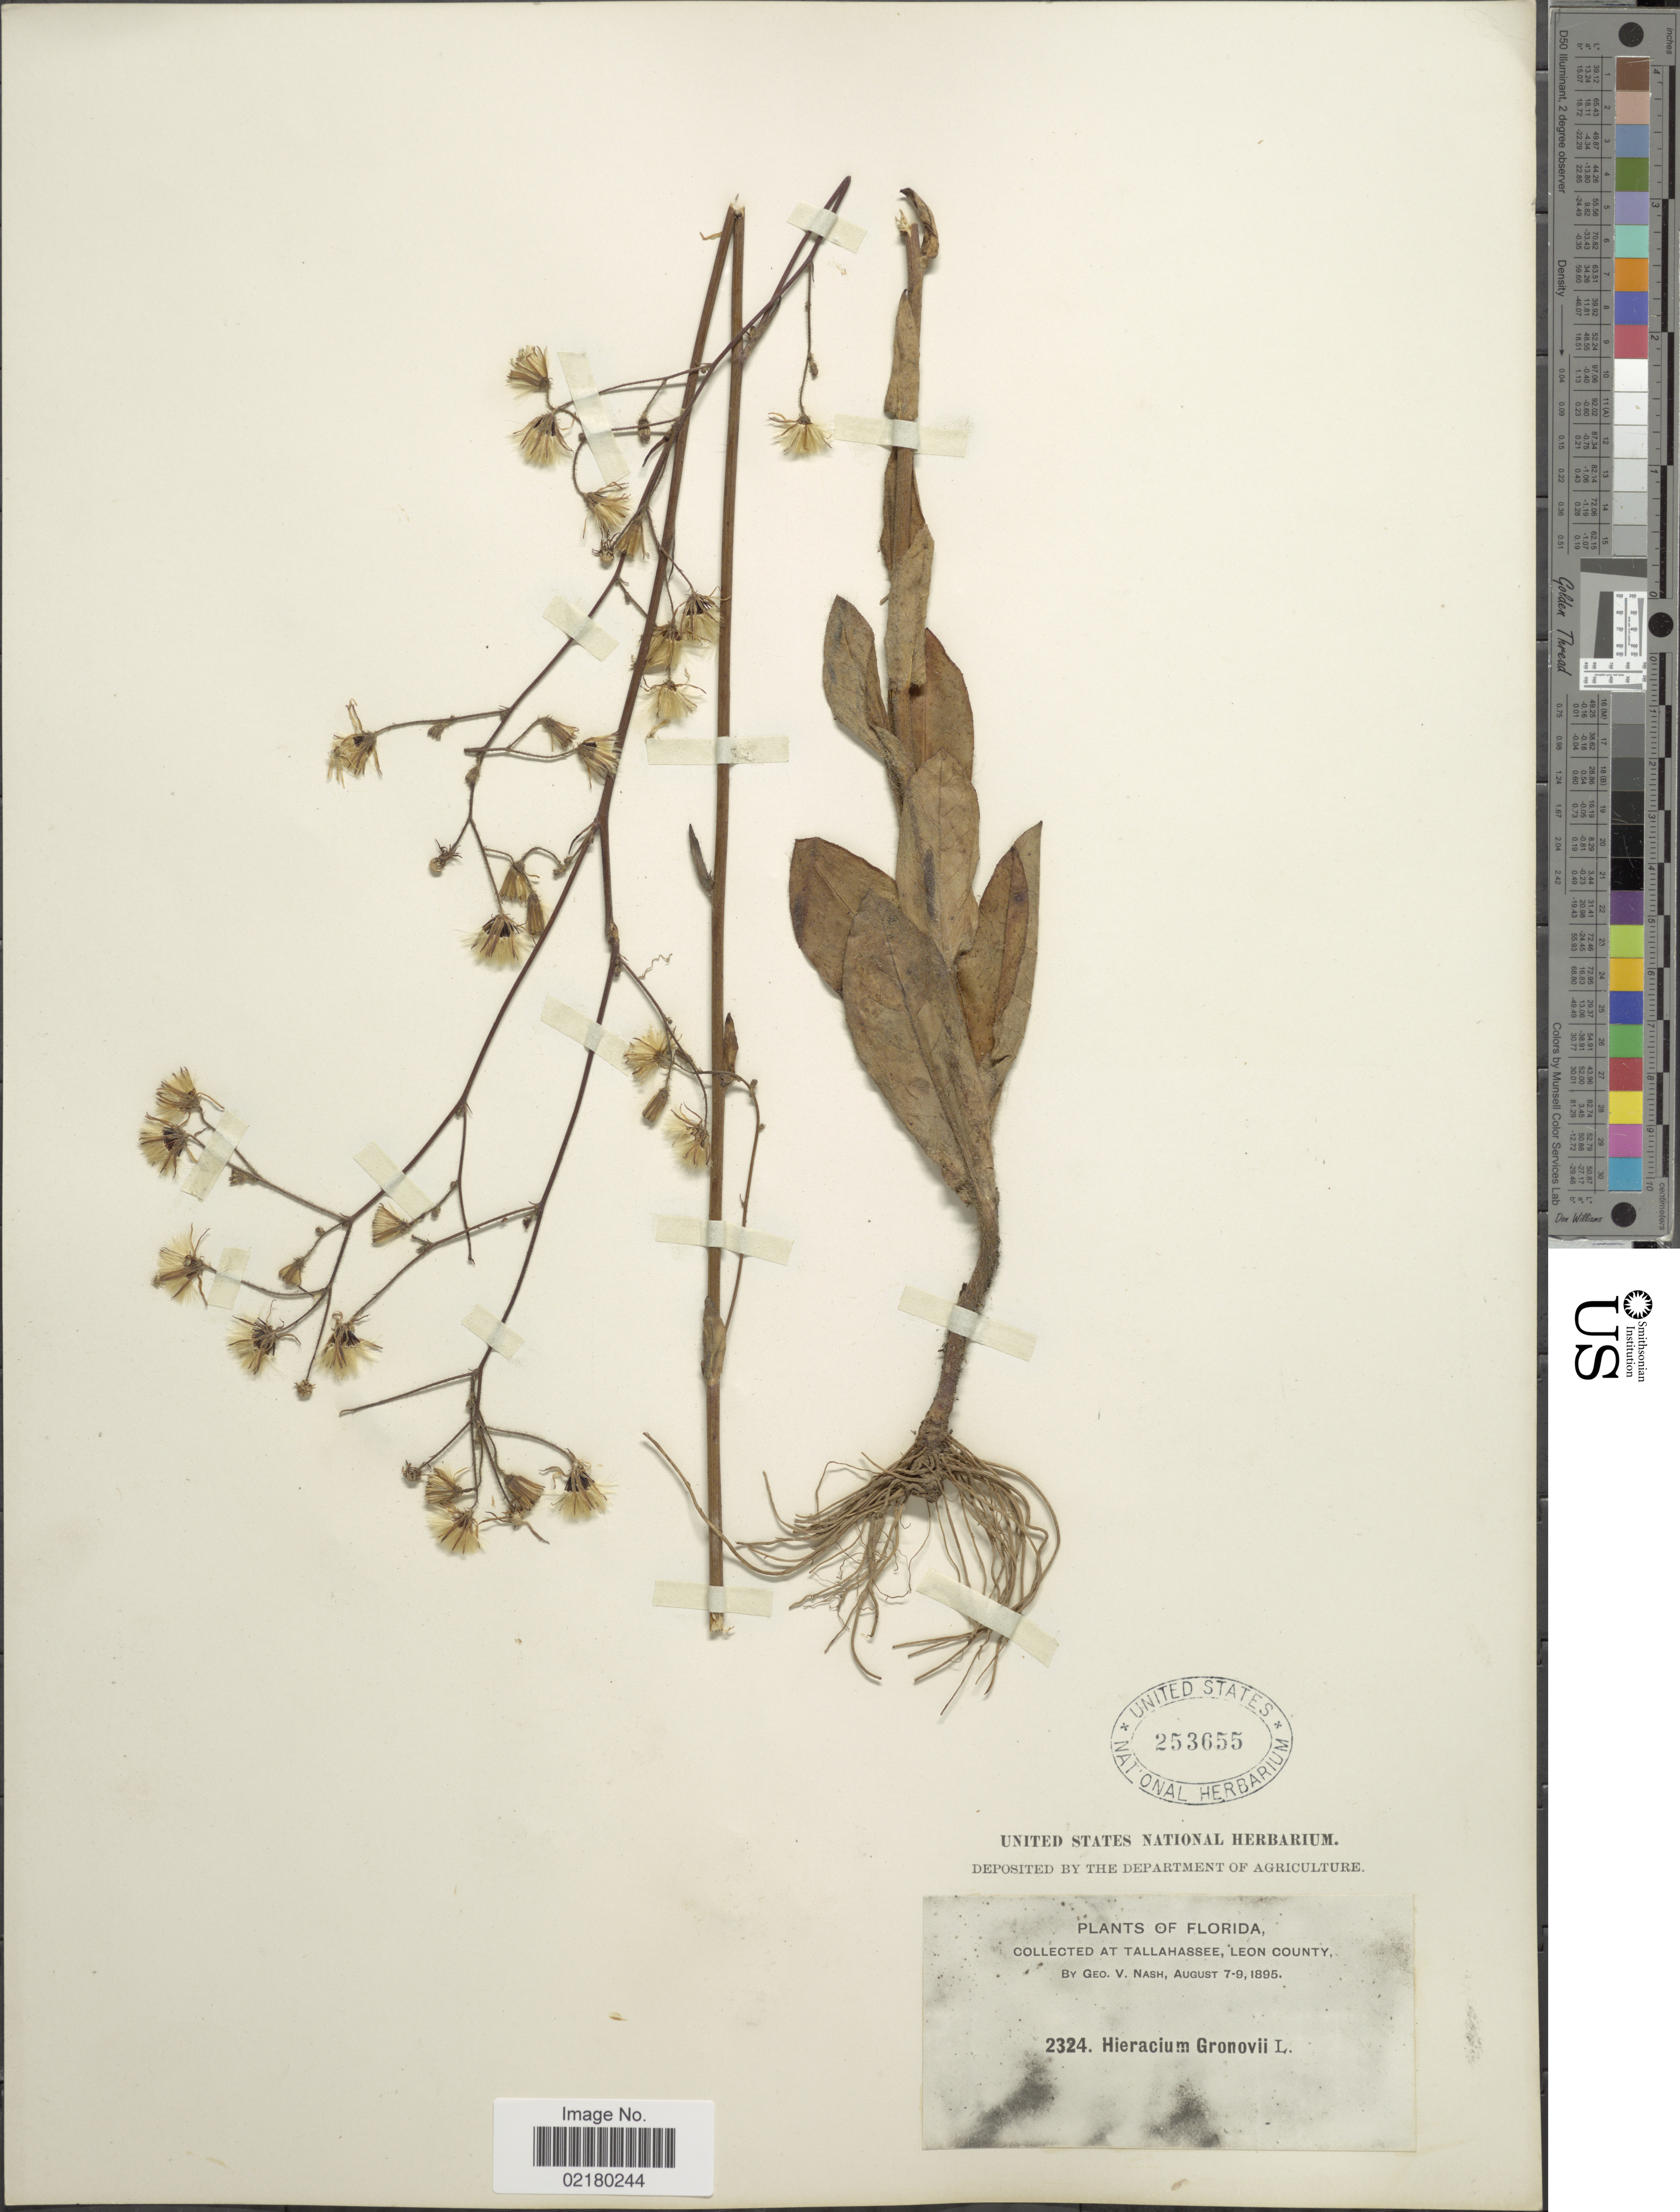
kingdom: Plantae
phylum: Tracheophyta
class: Magnoliopsida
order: Asterales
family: Asteraceae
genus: Hieracium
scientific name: Hieracium gronovii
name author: L.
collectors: G. V. Nash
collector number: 2324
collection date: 1895-08-07/1895-08-09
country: United States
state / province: Florida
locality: Tallahassee, Leon County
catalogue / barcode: US 253655